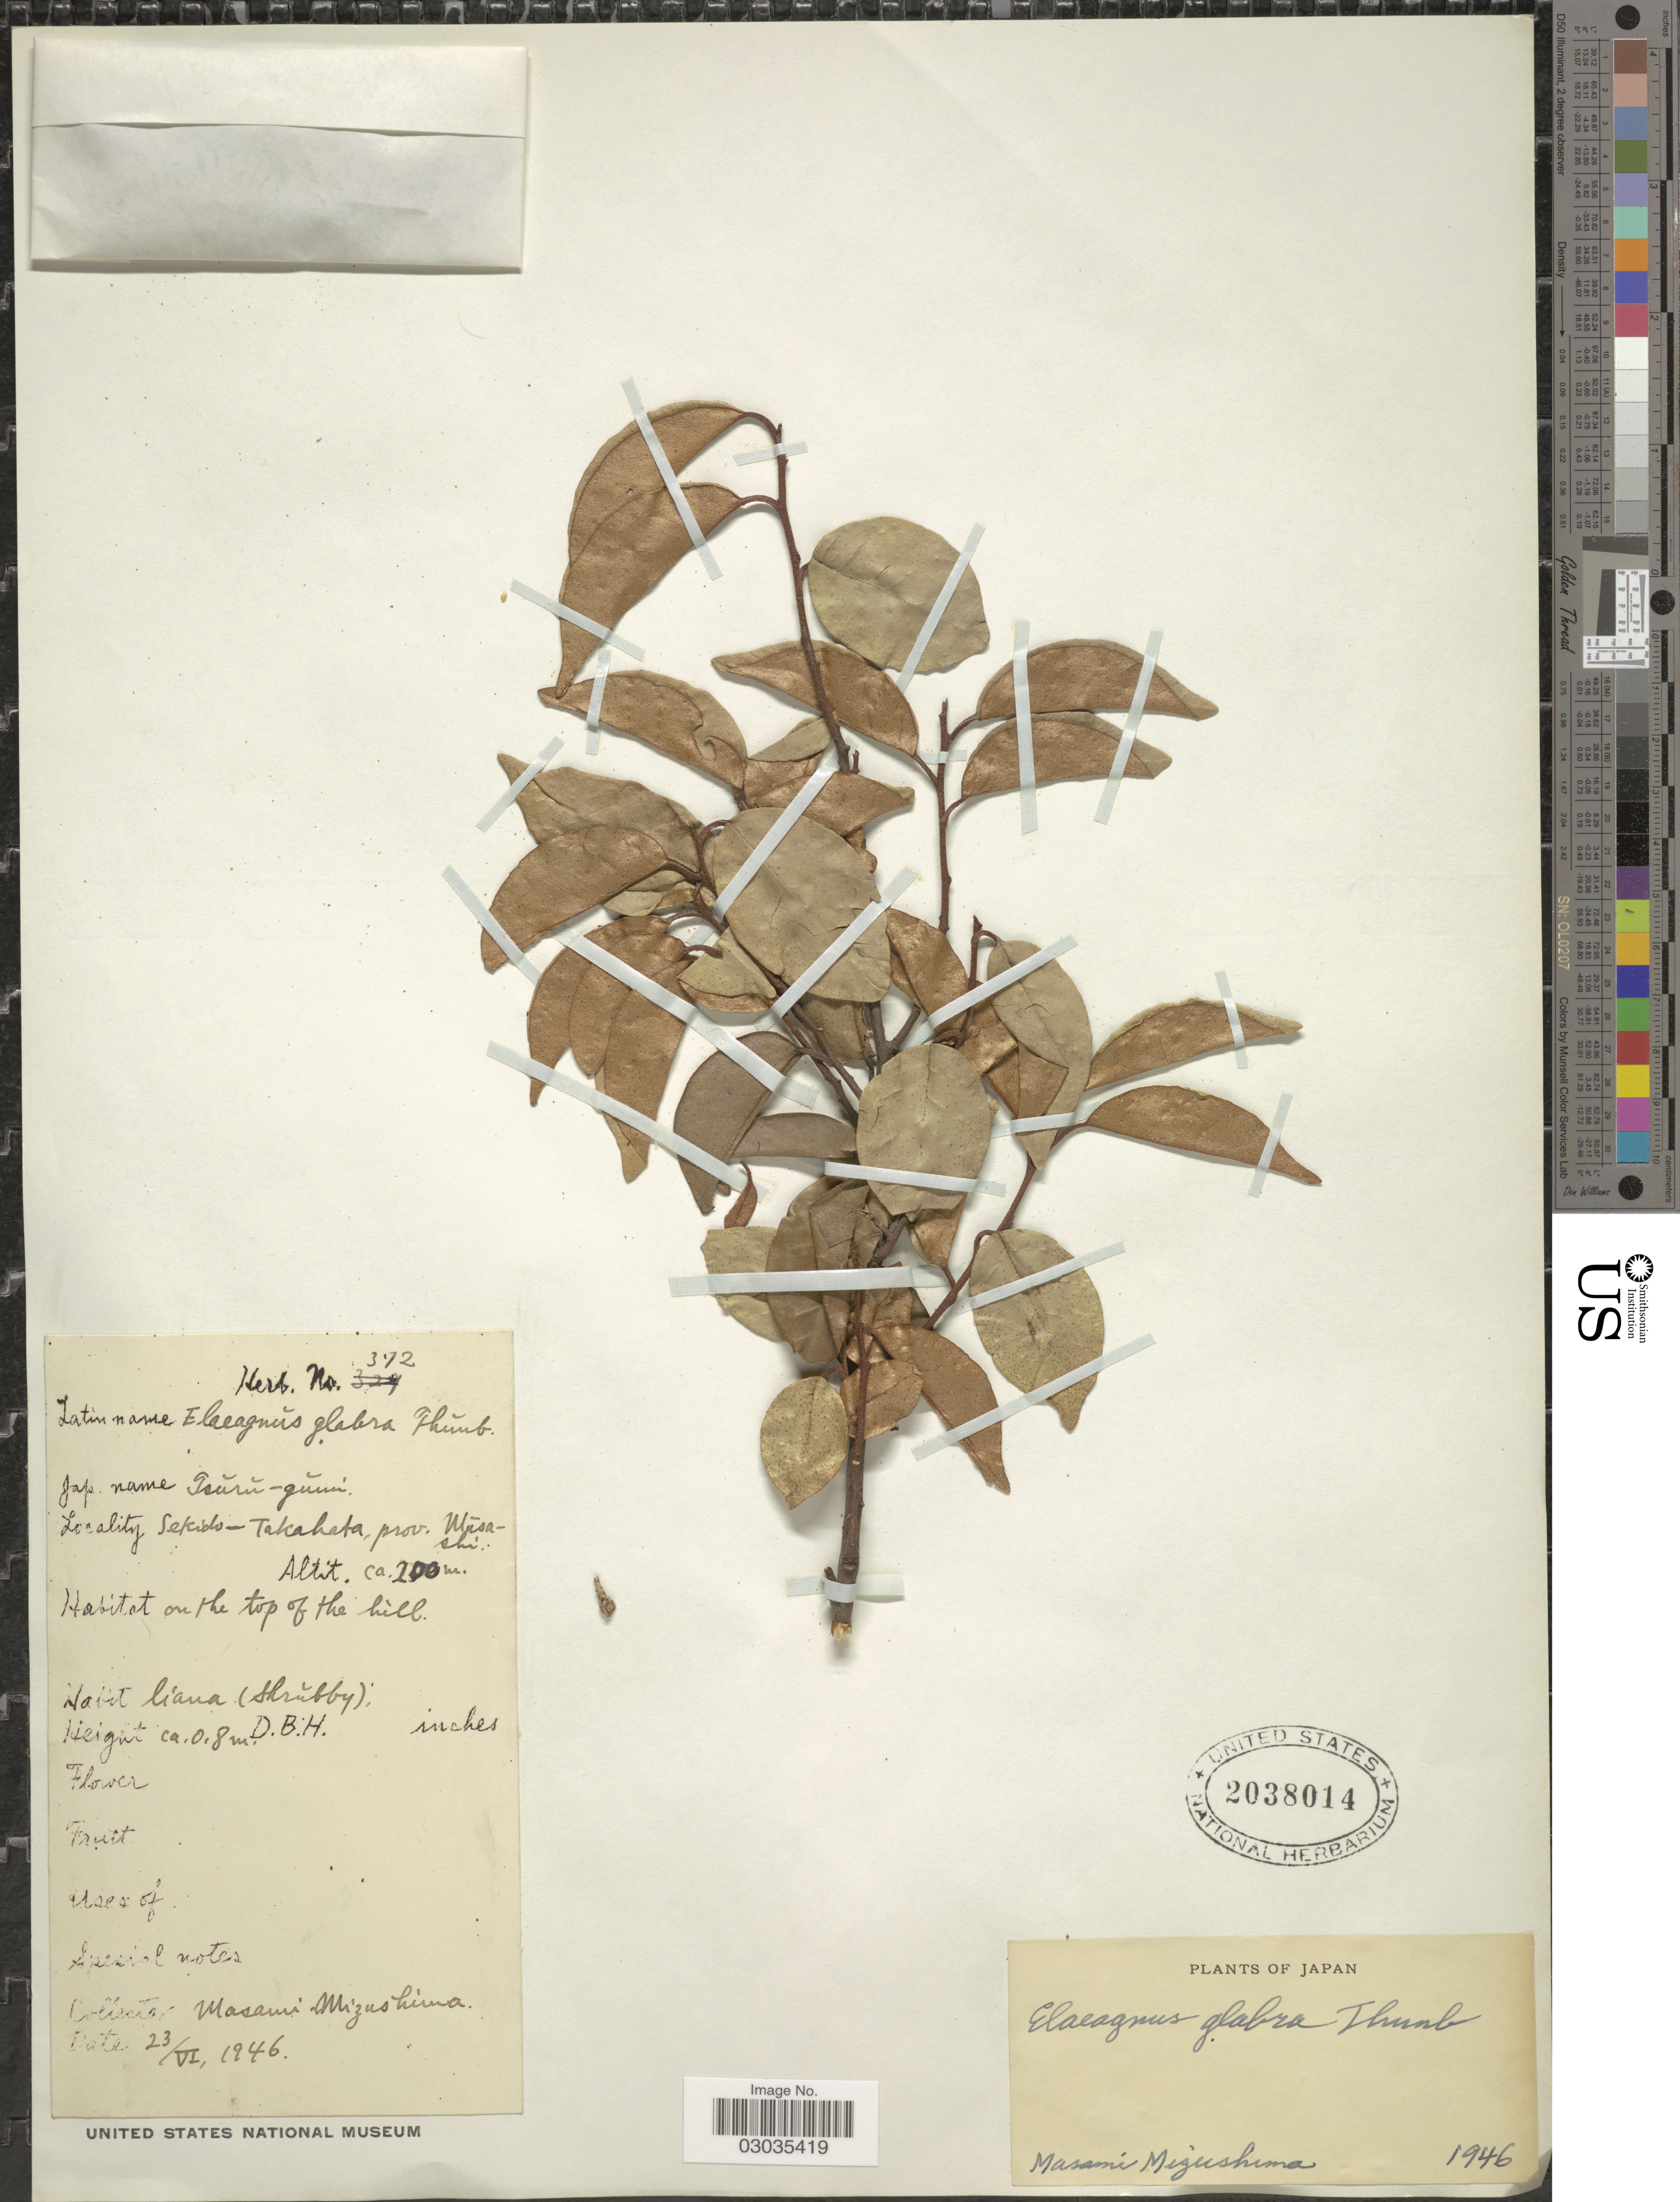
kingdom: Plantae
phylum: Tracheophyta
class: Magnoliopsida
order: Rosales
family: Elaeagnaceae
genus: Elaeagnus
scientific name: Elaeagnus glabra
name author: Thunb.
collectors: M. Mizushima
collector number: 372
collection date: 1946-06-23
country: Japan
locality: Sekido Takahata, prov. Müsashi, on the top of the hill.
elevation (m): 200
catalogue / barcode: US 2038014